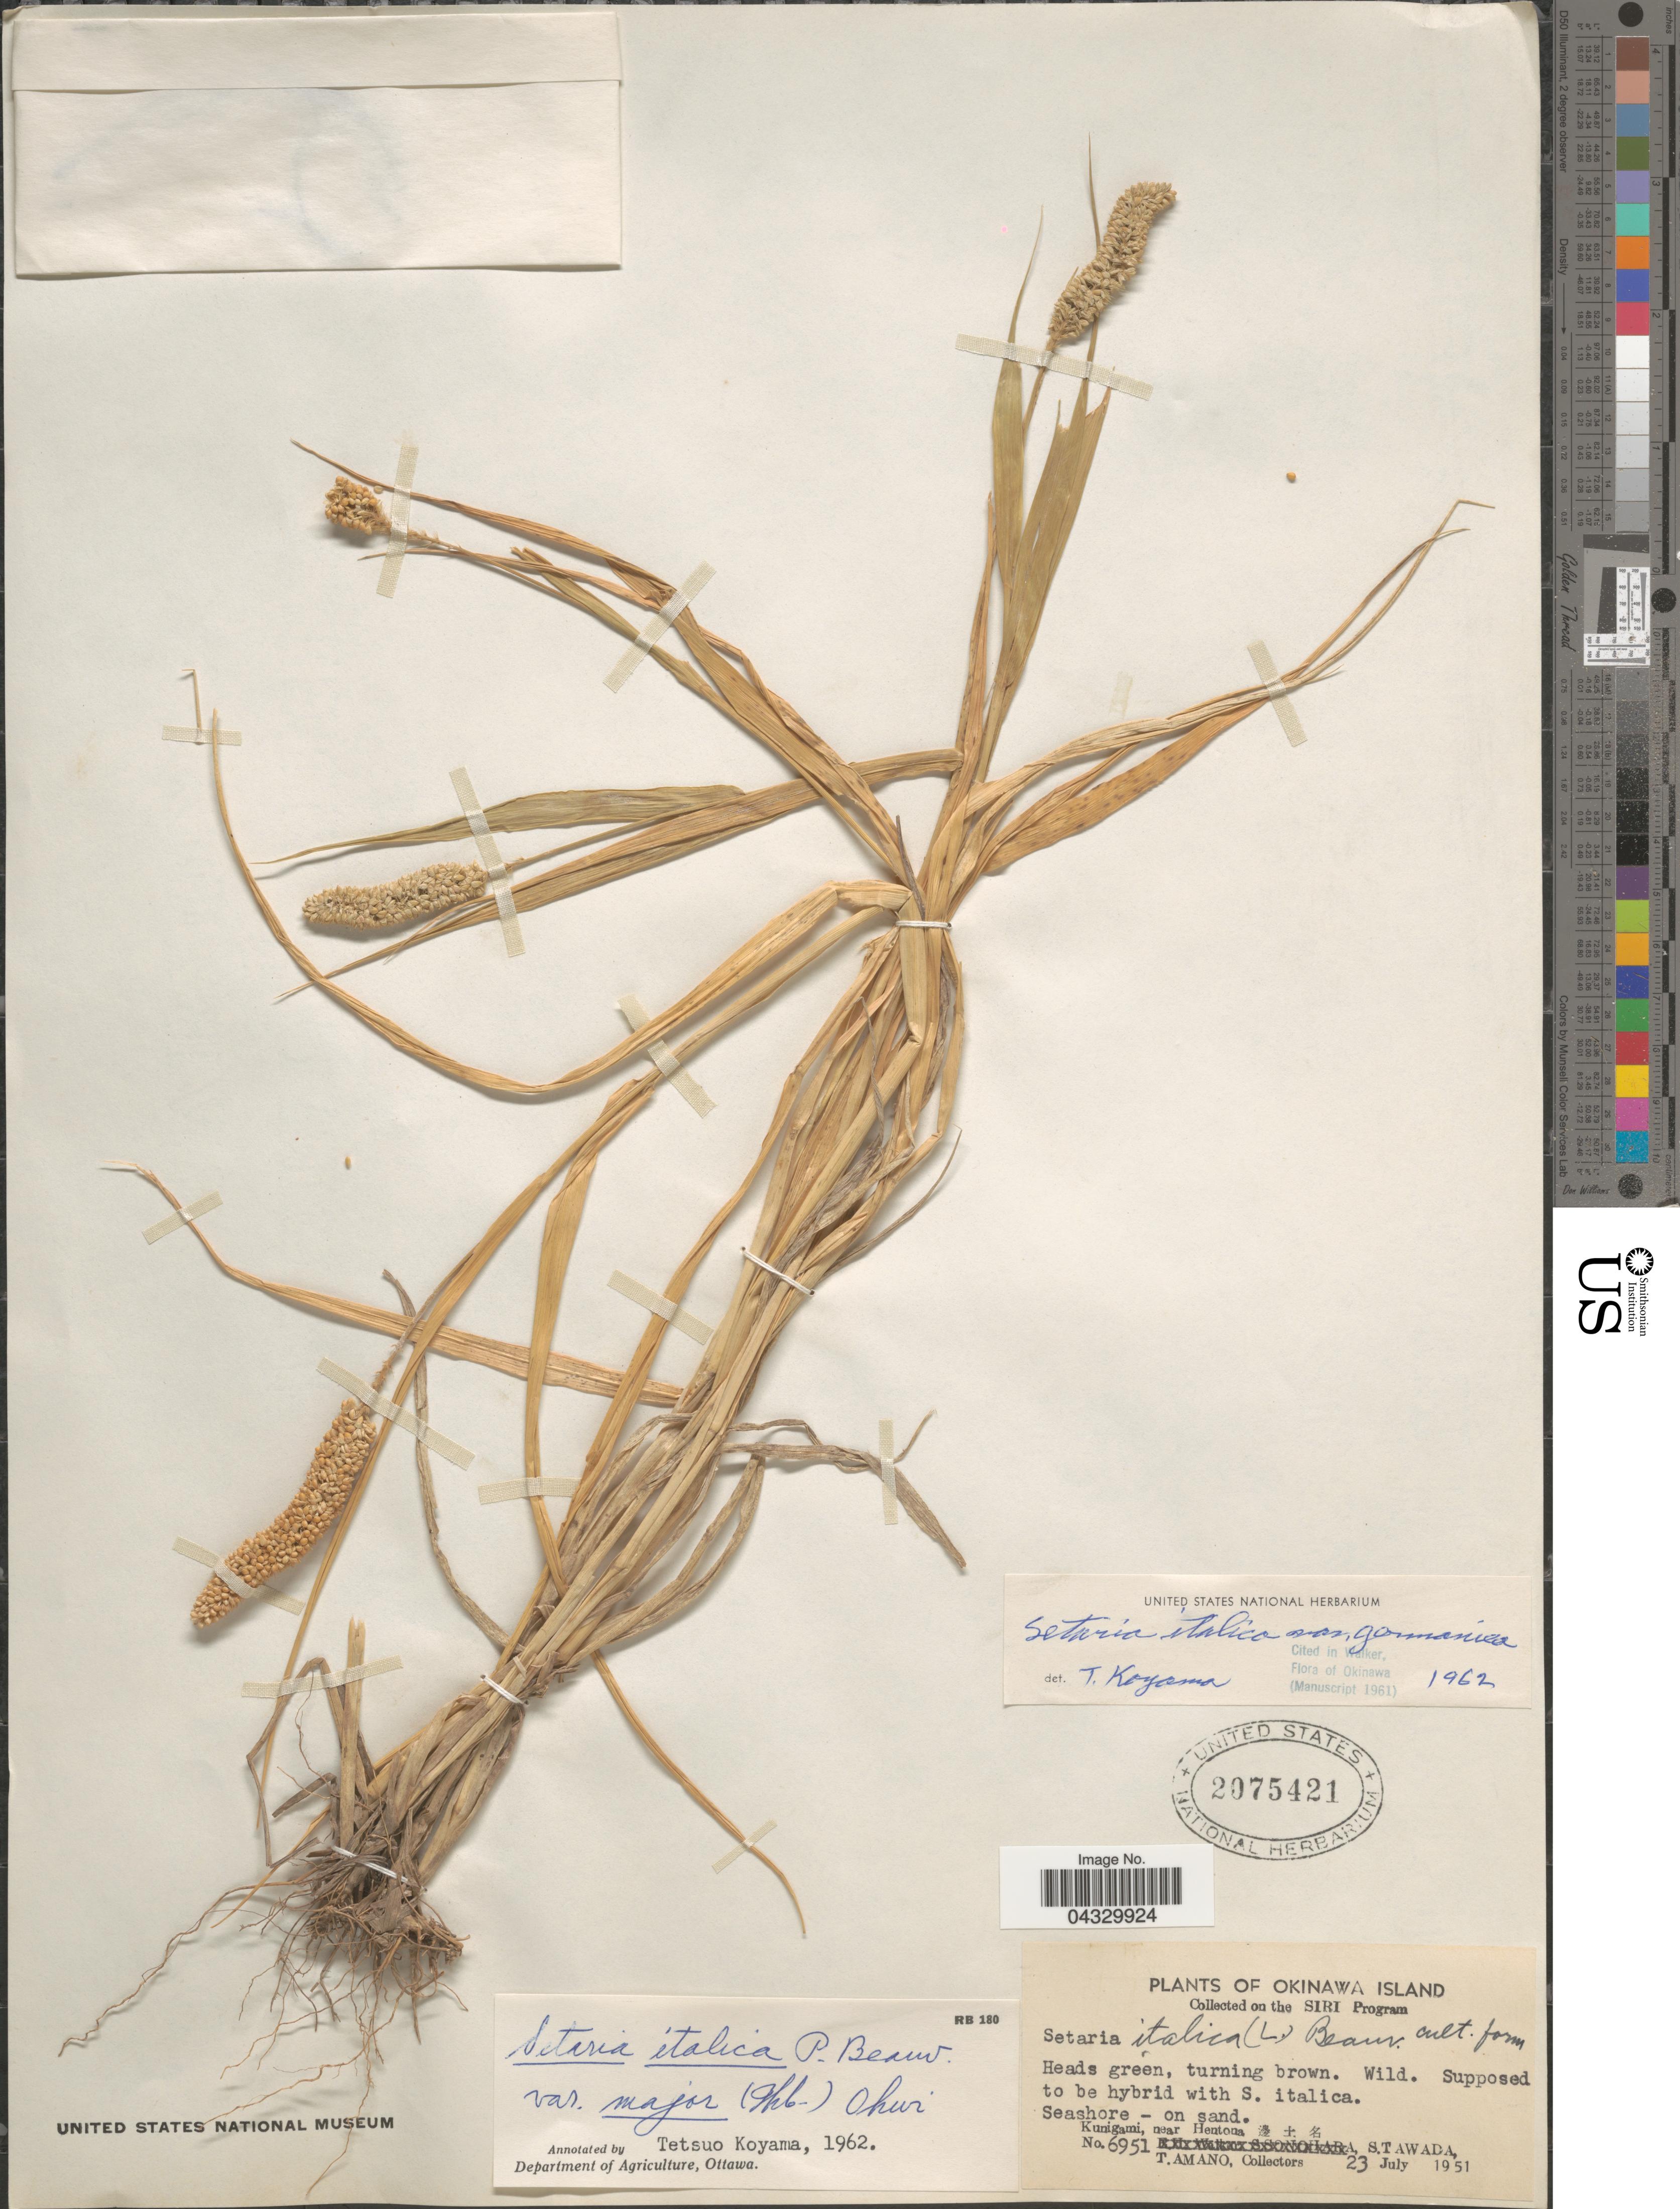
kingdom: Plantae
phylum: Tracheophyta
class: Liliopsida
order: Poales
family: Poaceae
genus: Setaria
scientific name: Setaria italica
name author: (L.) P. Beauv.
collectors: S. Tawada & T. Amano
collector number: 6951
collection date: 1951-07-23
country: Japan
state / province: Okinawa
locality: Okinawa Islands. Kunigami, near Hentona X.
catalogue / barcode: US 2075421